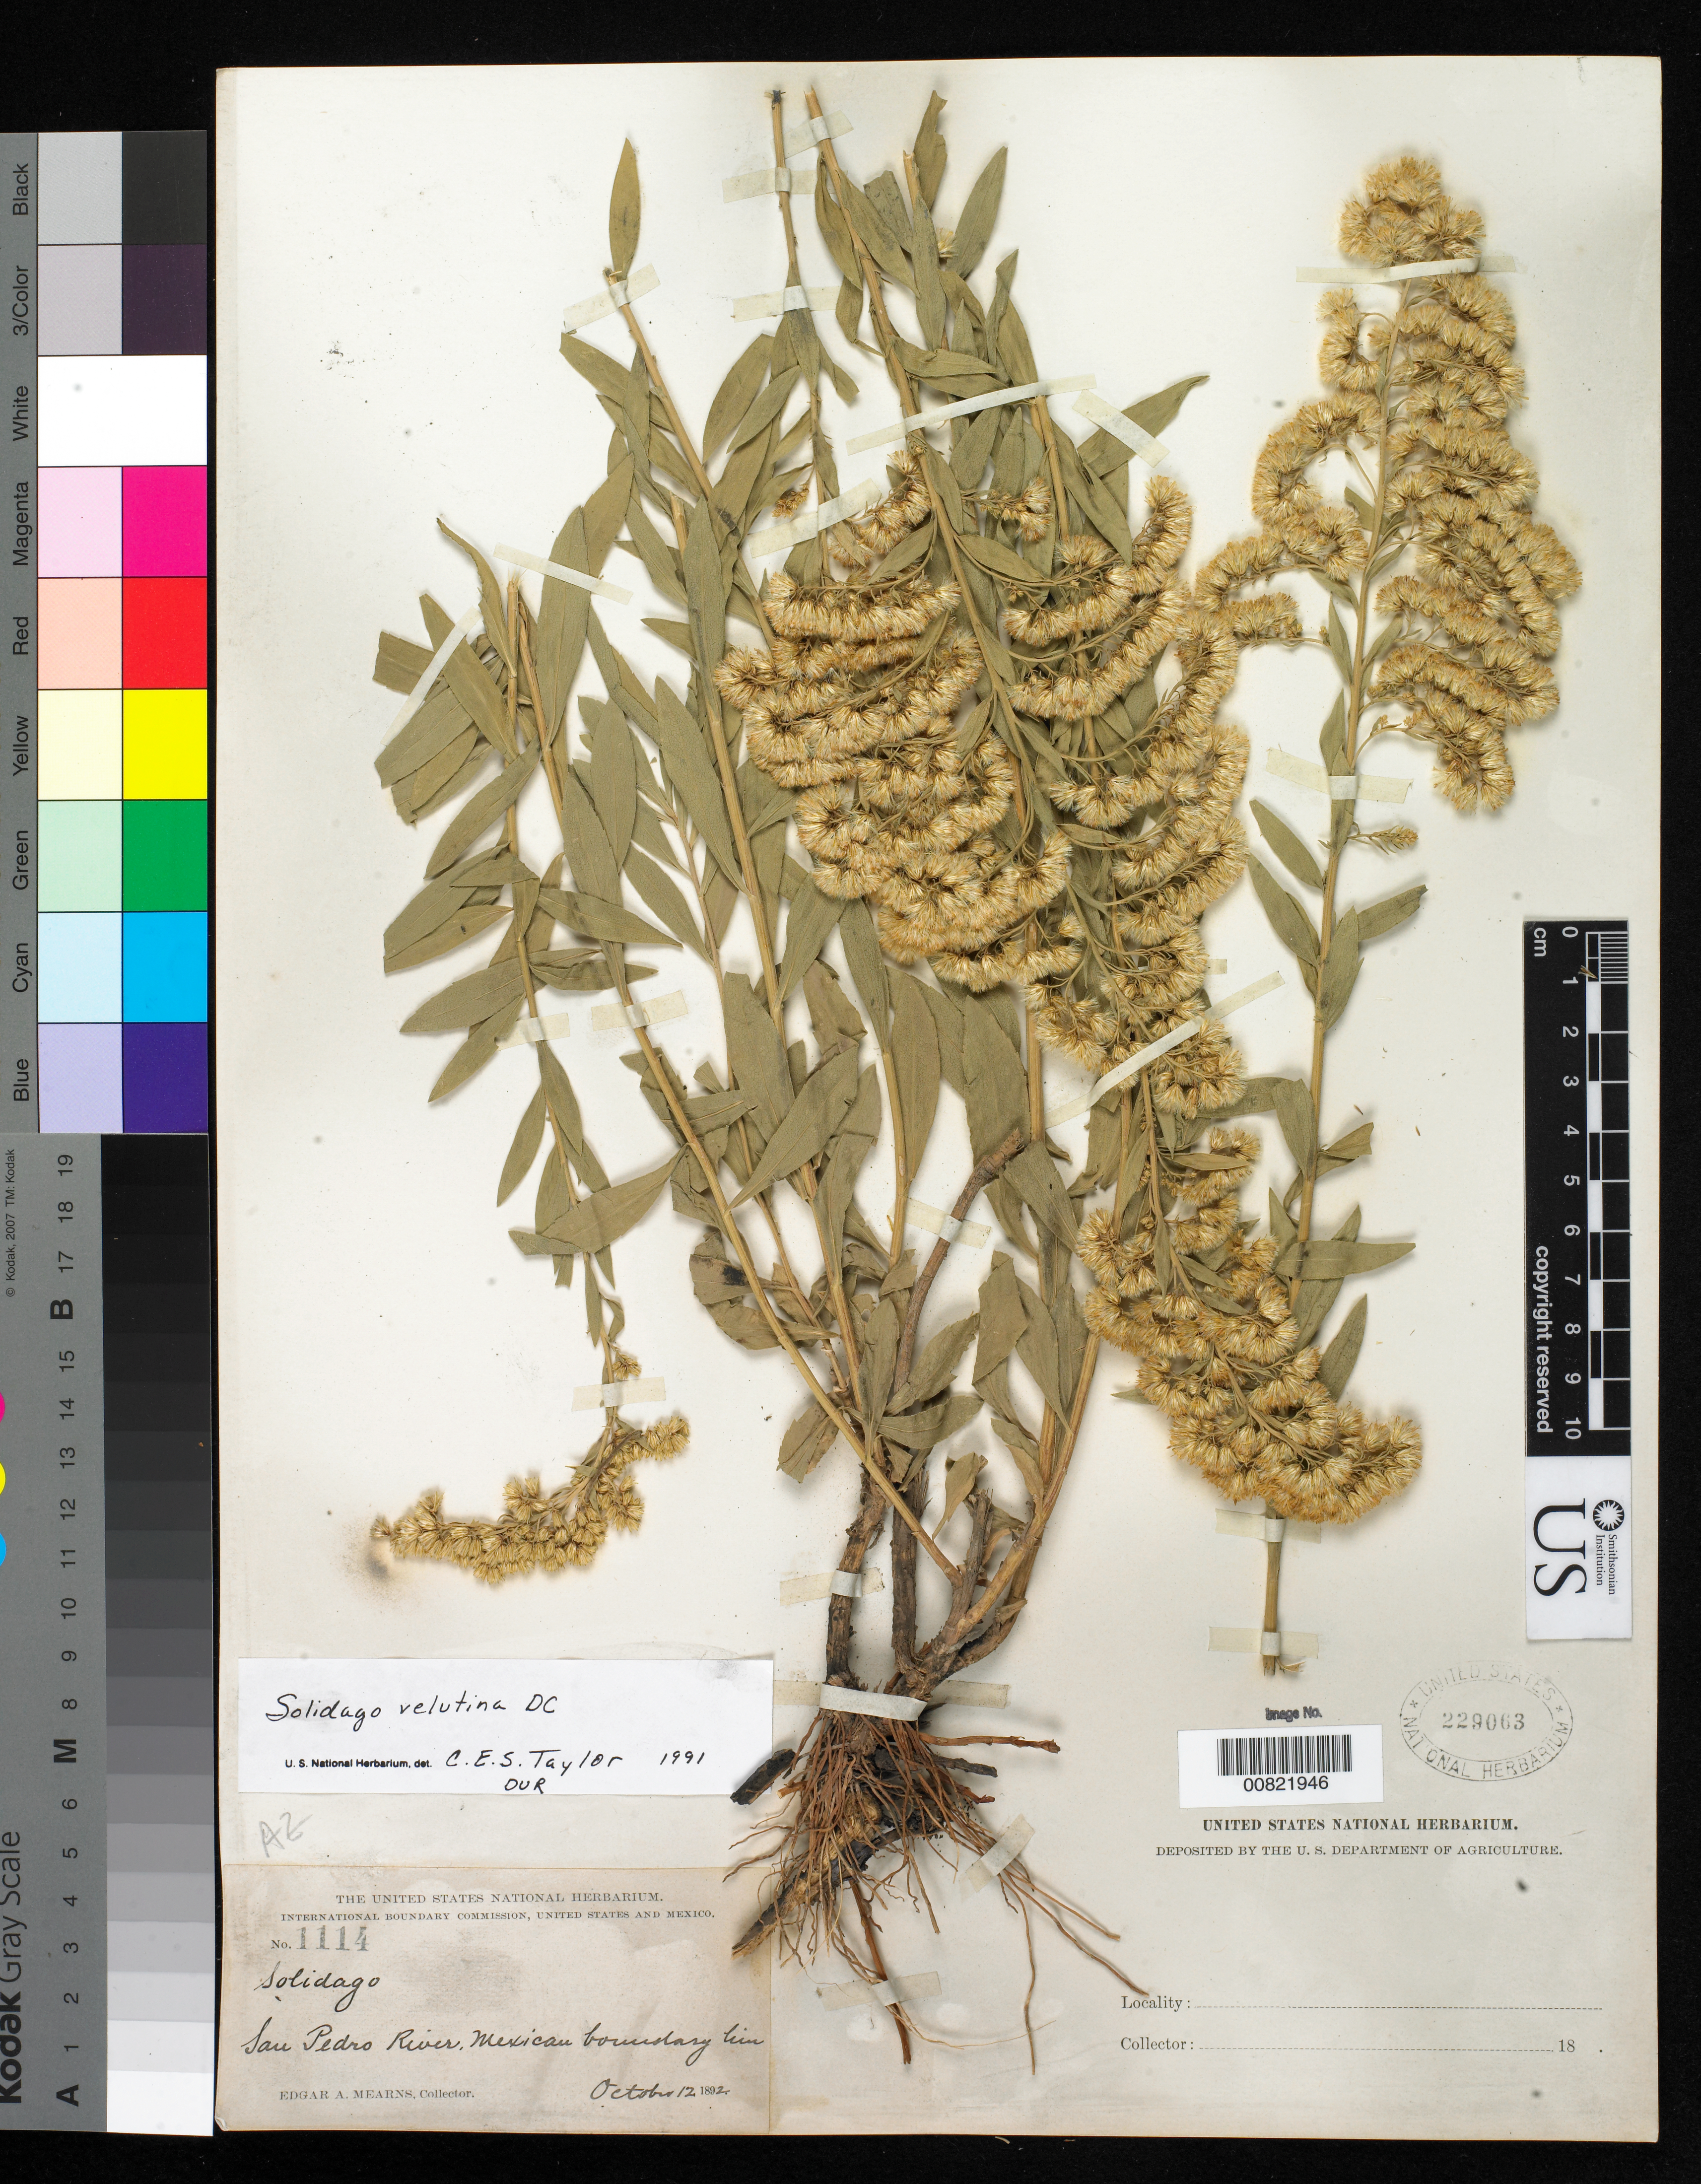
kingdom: Plantae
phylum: Tracheophyta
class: Magnoliopsida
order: Asterales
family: Asteraceae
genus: Solidago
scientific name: Solidago velutina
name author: DC.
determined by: Taylor, Charlotte M.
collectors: E. A. Mearns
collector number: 1114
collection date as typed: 12 Oct 1892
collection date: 1892-10-12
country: United States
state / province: Arizona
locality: San Pedro River, Mexican Boundary Line.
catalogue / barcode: US 229063